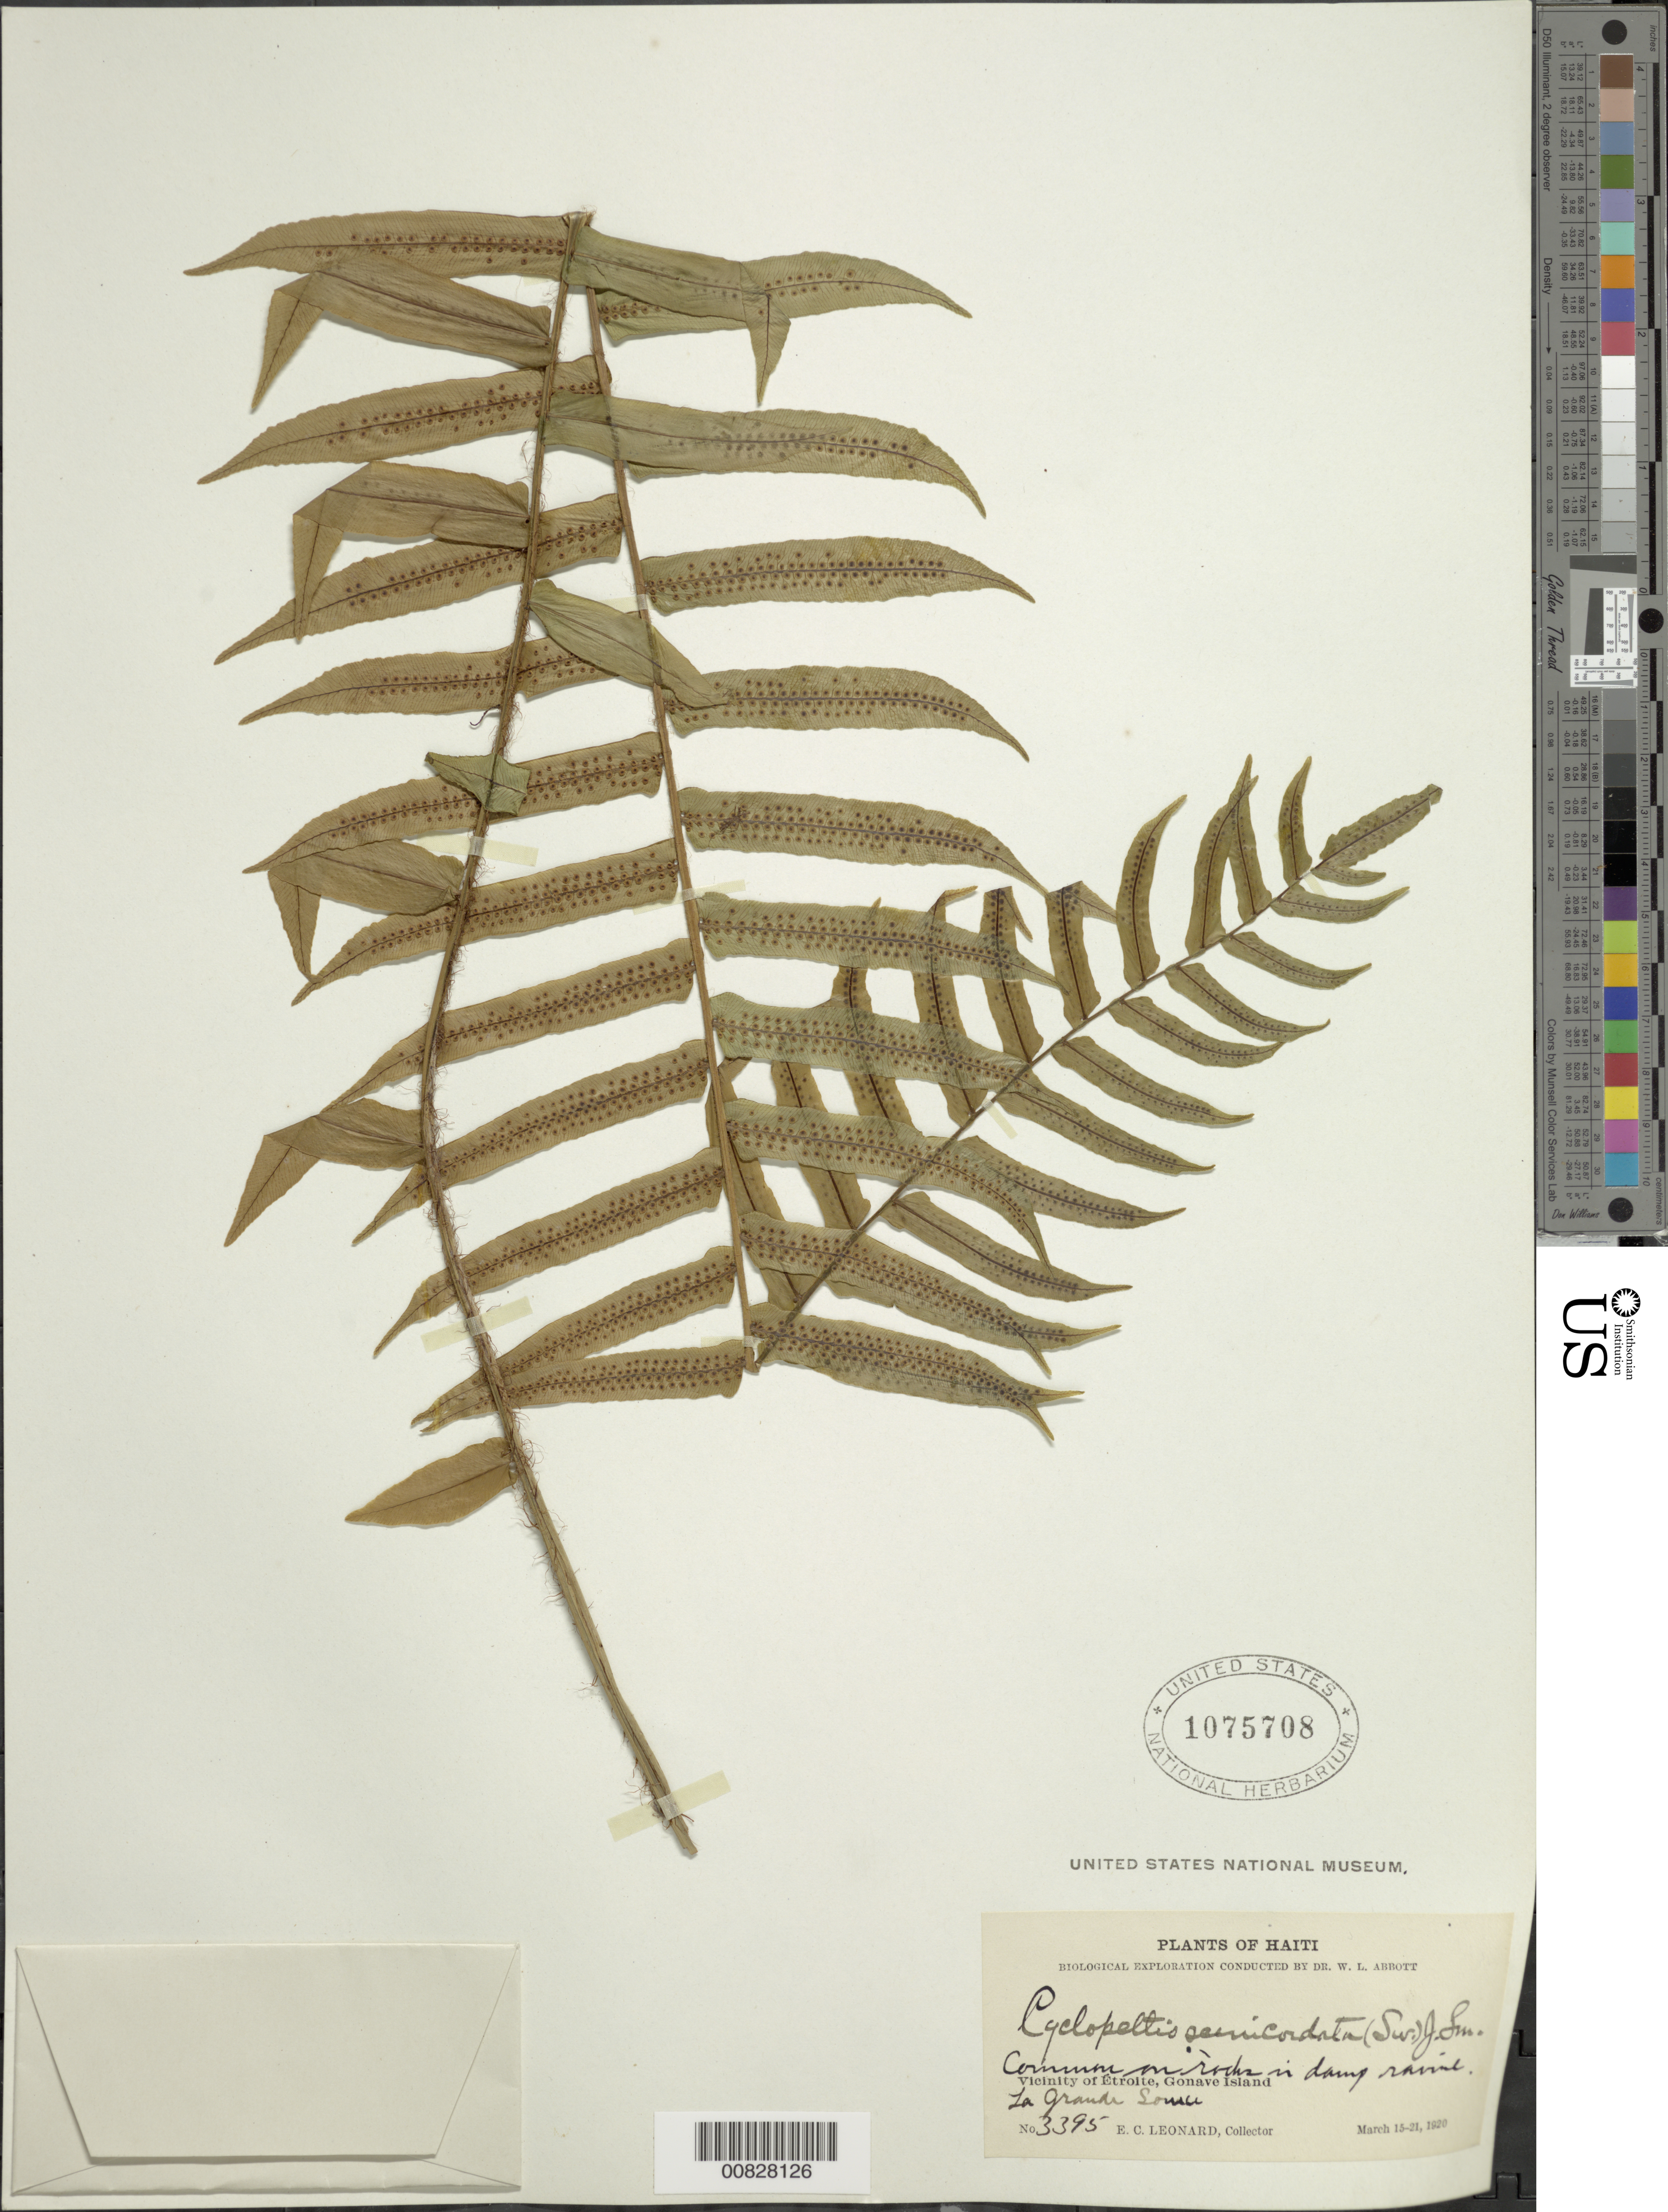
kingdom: Plantae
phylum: Tracheophyta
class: Polypodiopsida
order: Polypodiales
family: Lomariopsidaceae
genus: Cyclopeltis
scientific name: Cyclopeltis semicordata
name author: (Sw.) J. Sm.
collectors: E. C. Leonard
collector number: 3395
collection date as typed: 15 Mar 1920 to 21 Mar 1920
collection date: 1920-03-15/1920-03-21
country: Haiti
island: Hispaniola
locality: Gonave Island, vicinity Étroite, La Grande Source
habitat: Damp ravine, on rocks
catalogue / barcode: US 1075708